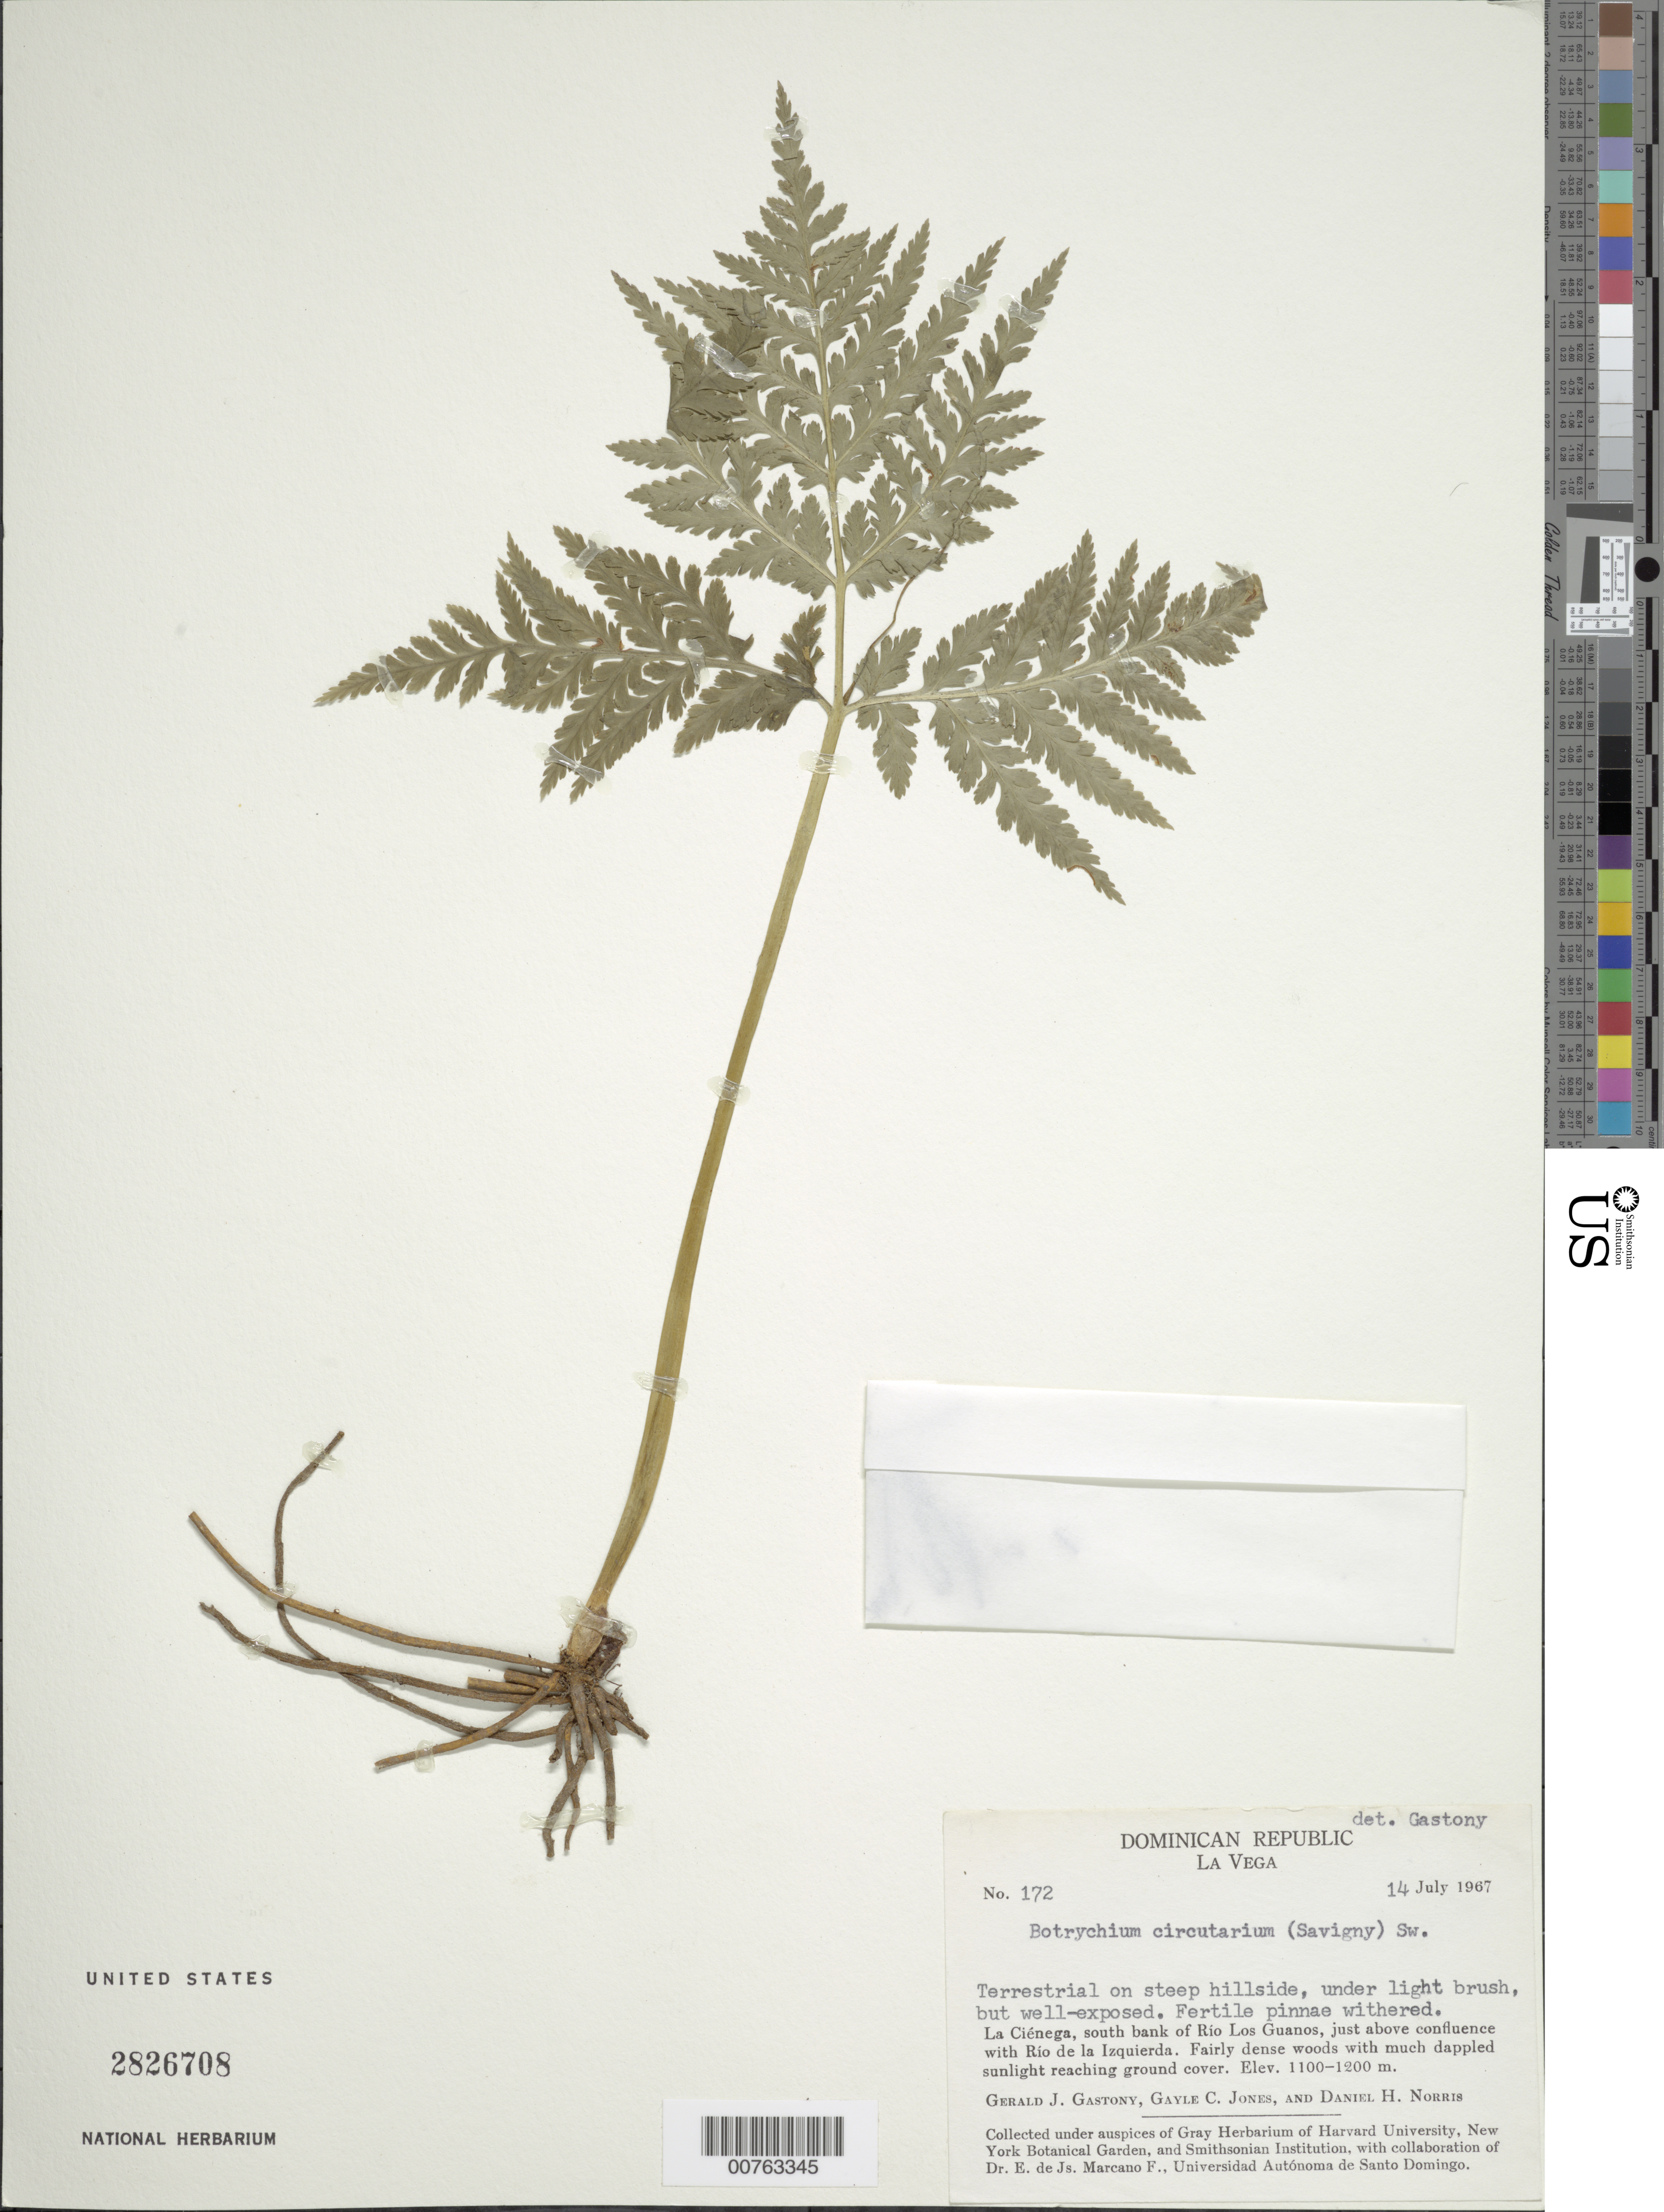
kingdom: Plantae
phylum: Tracheophyta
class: Polypodiopsida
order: Ophioglossales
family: Ophioglossaceae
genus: Botrychium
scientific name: Botrychium virginianum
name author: (L.) Sw.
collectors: G. Gastony, G. C. Jones & D. H. Norris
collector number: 172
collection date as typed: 14 Jul 1967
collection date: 1967-07-14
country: Dominican Republic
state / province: La Vega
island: Hispaniola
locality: La Ciénega, south bank of Río Los Guanos, just above confluence with Río de la Izaquierda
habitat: Fairly dense woods with much dappled sunlight reaching ground cover; on steep hillside, under light brush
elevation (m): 1100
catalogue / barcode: US 2826708